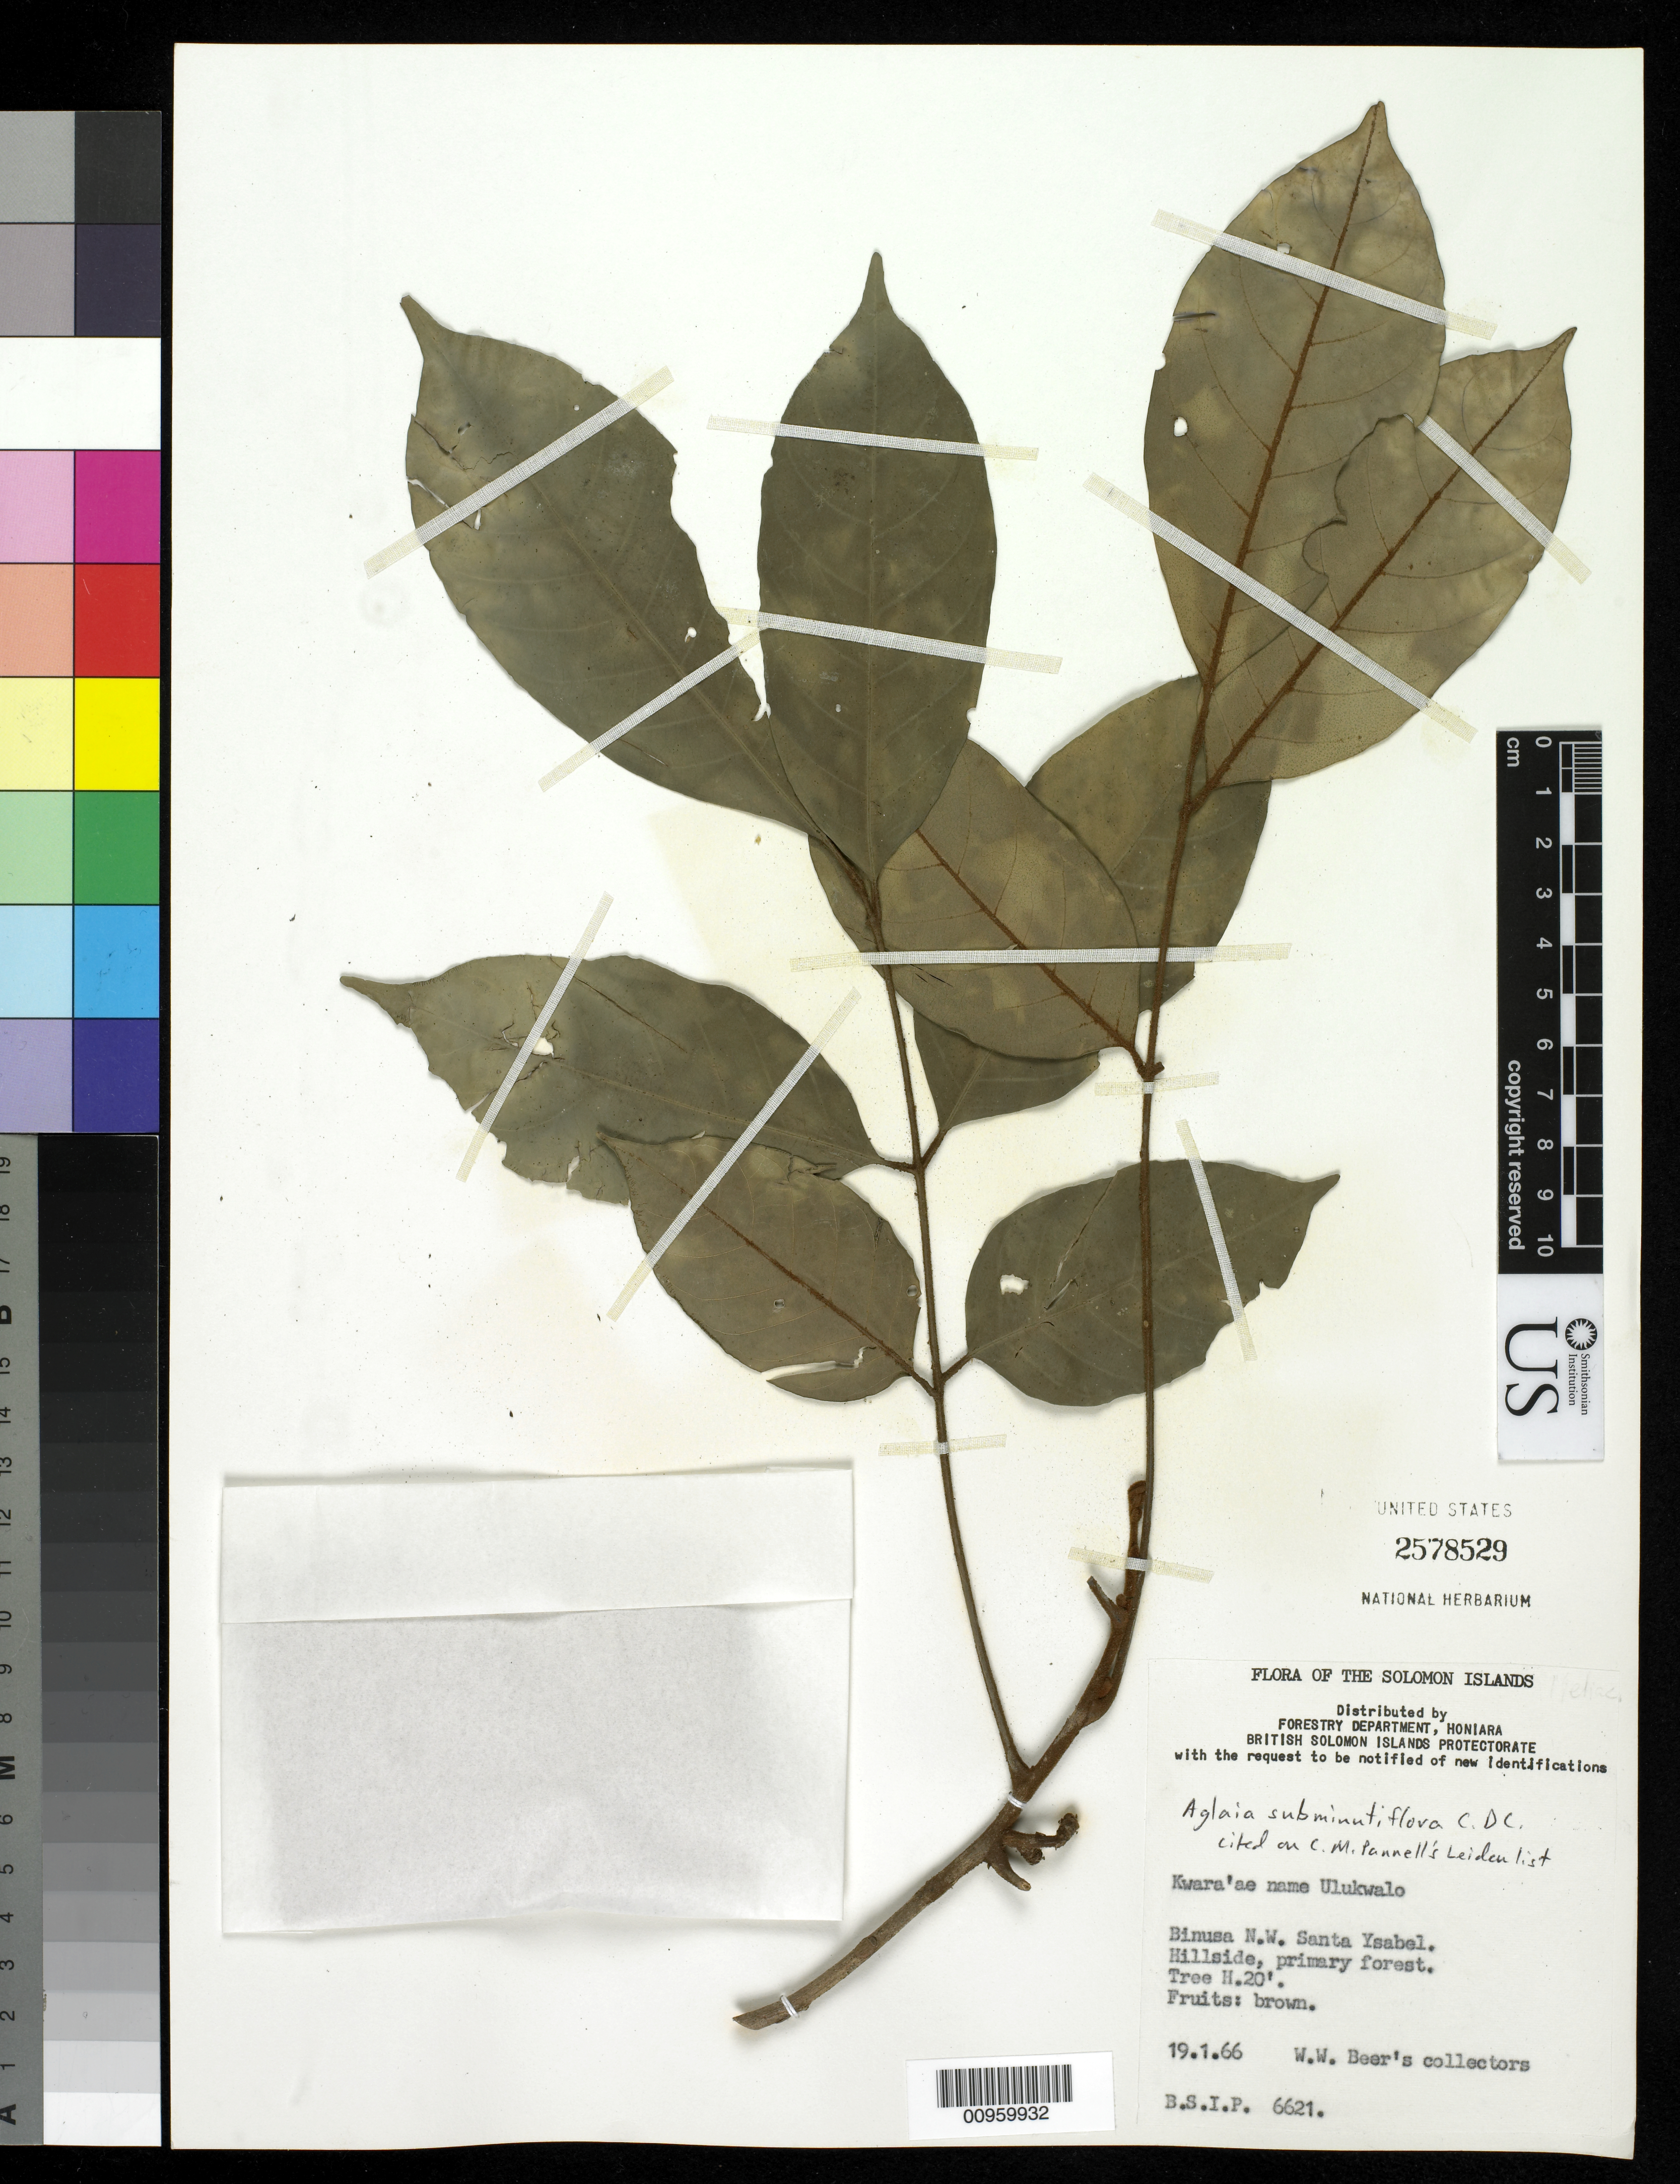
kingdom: Plantae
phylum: Tracheophyta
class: Magnoliopsida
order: Sapindales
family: Meliaceae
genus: Aglaia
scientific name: Aglaia subminutiflora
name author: C. DC.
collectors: W. Beer's Collectors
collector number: BSIP 6621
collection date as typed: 19 Jan 1966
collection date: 1966-01-19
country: Solomon Islands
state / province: Isabel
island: Santa Isabel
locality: N.W. Santa Ysabel, Binusa, hillside, primary forest.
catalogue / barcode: US 2578529